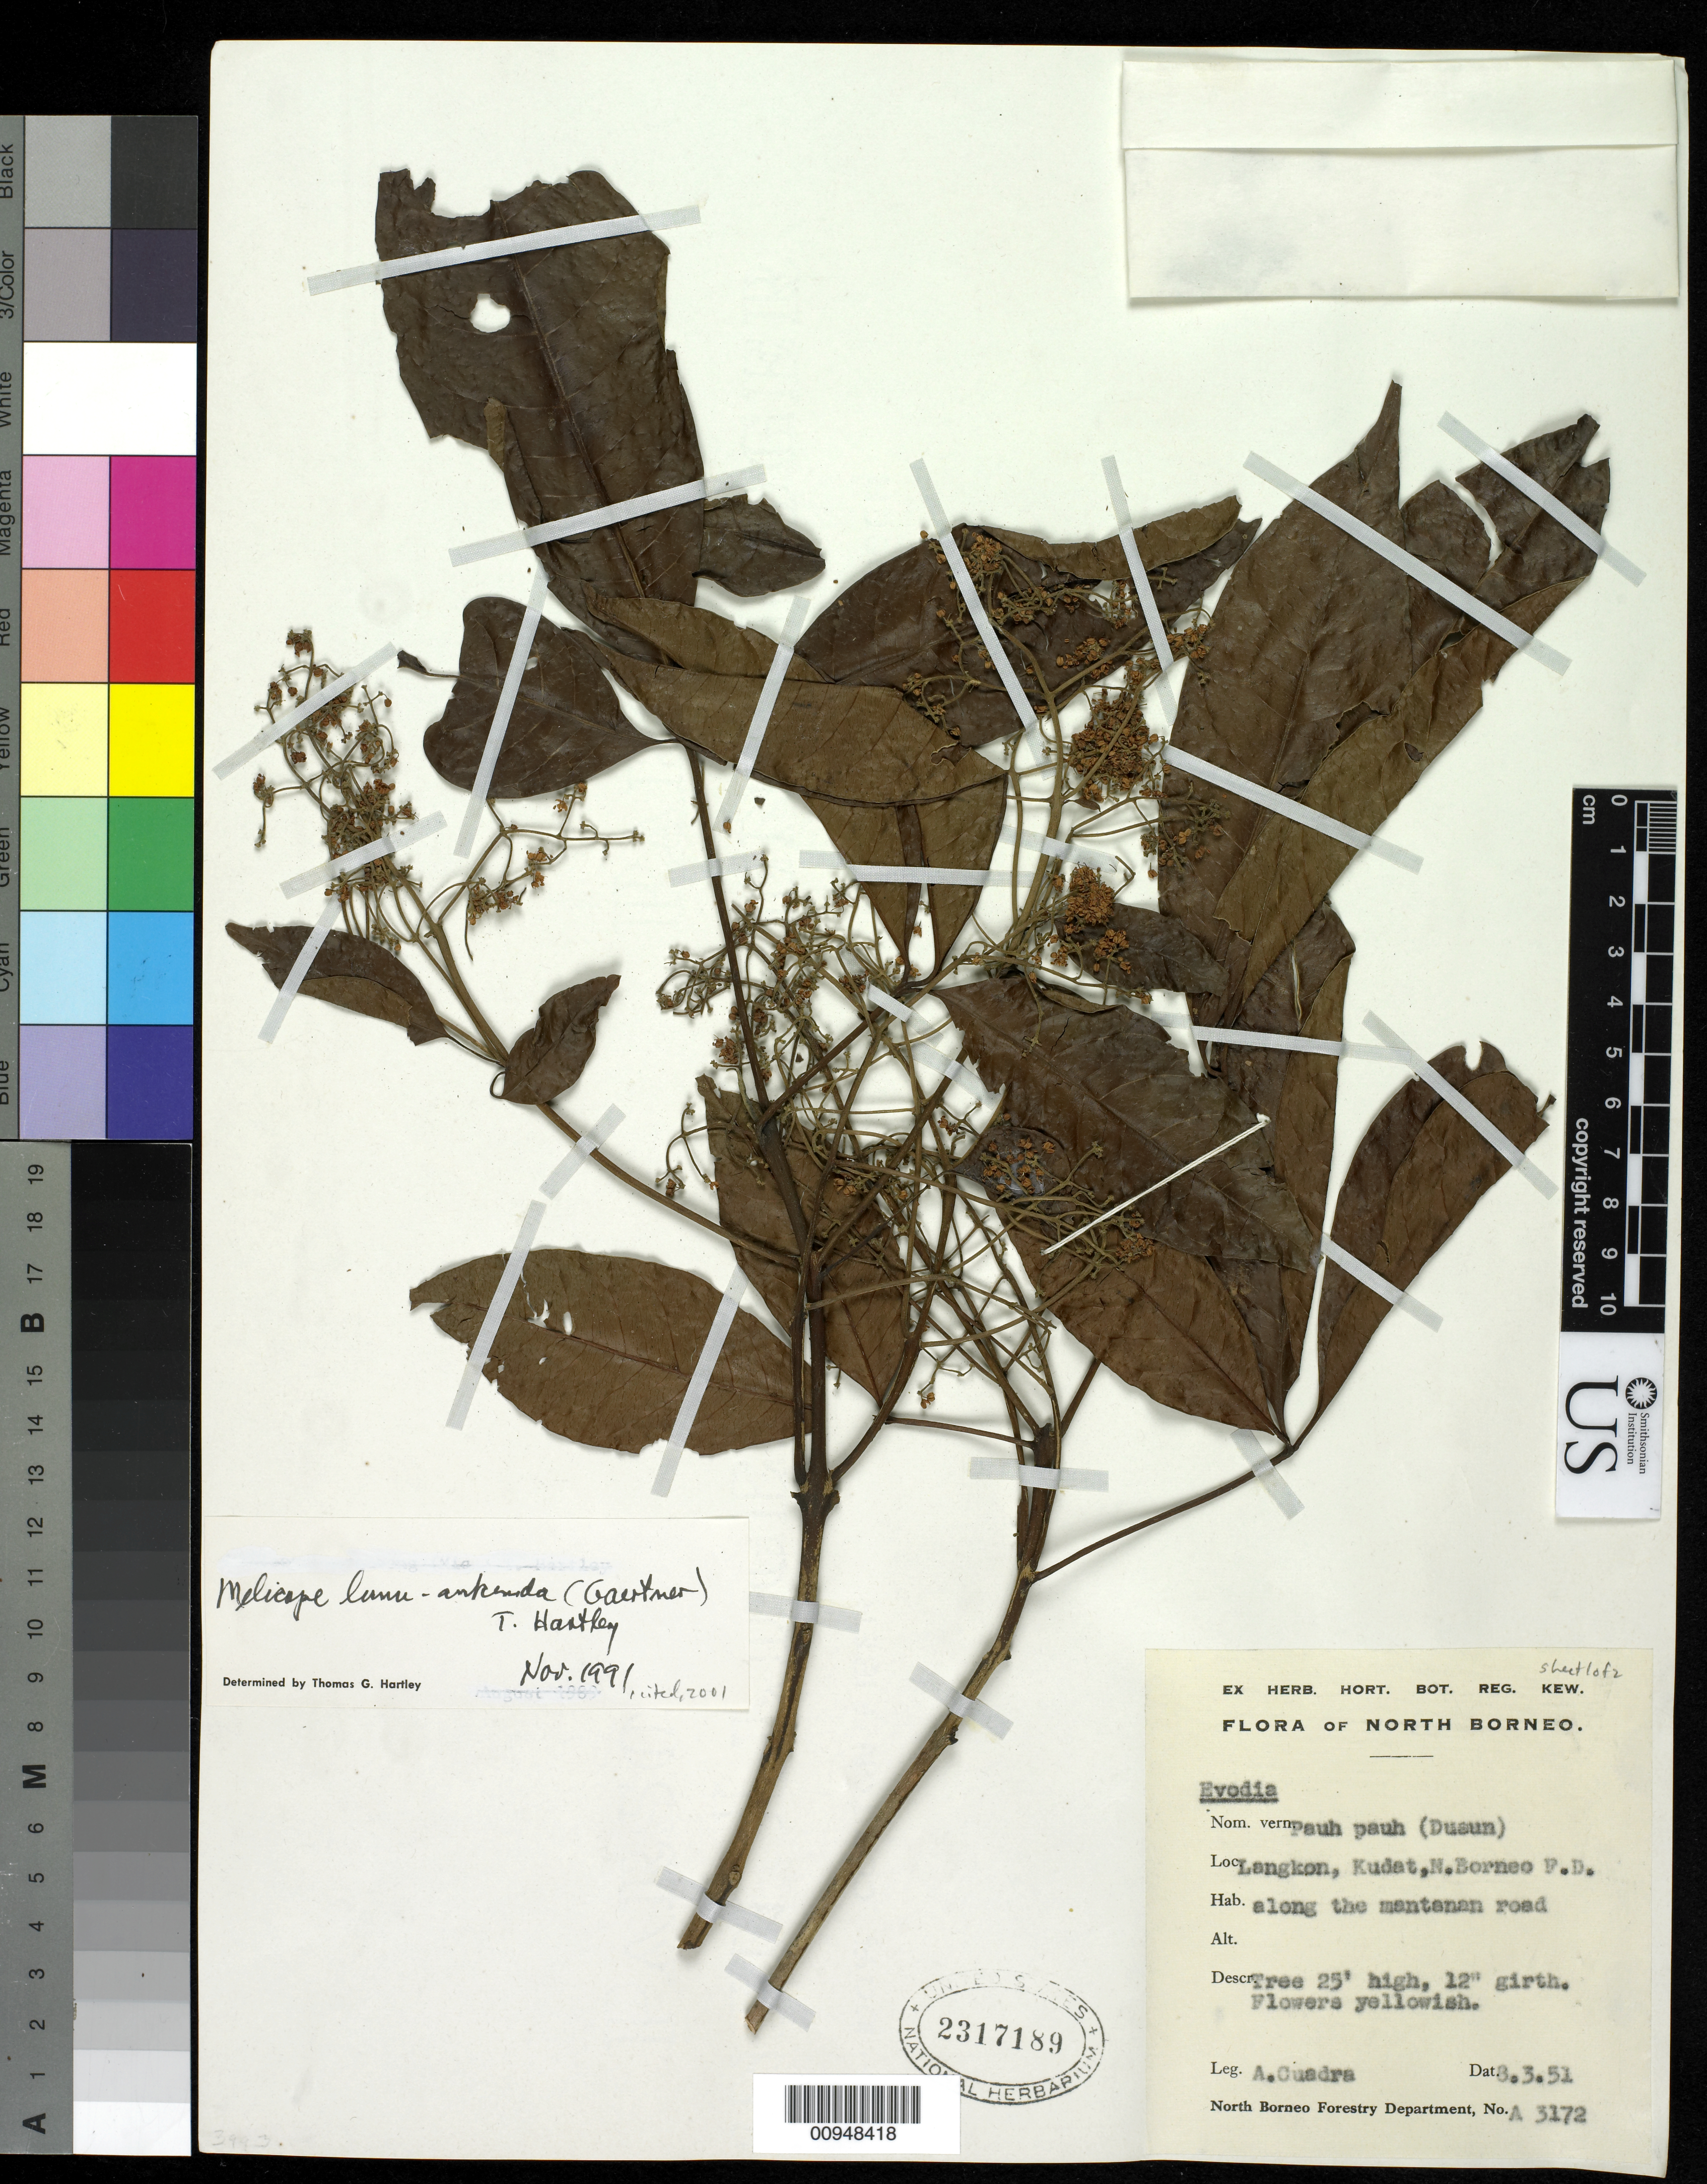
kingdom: Plantae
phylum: Tracheophyta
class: Magnoliopsida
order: Sapindales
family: Rutaceae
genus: Melicope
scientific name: Melicope lunu-ankenda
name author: (Gaertn.) T.G. Hartley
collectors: A. Cuadra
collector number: A 3172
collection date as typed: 08 Mar 1951 or 03 Aug 1951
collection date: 1951-03-08 or 1951-08-03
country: Malaysia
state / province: Sabah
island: Borneo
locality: Langkon, Kudat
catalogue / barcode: US 2317189